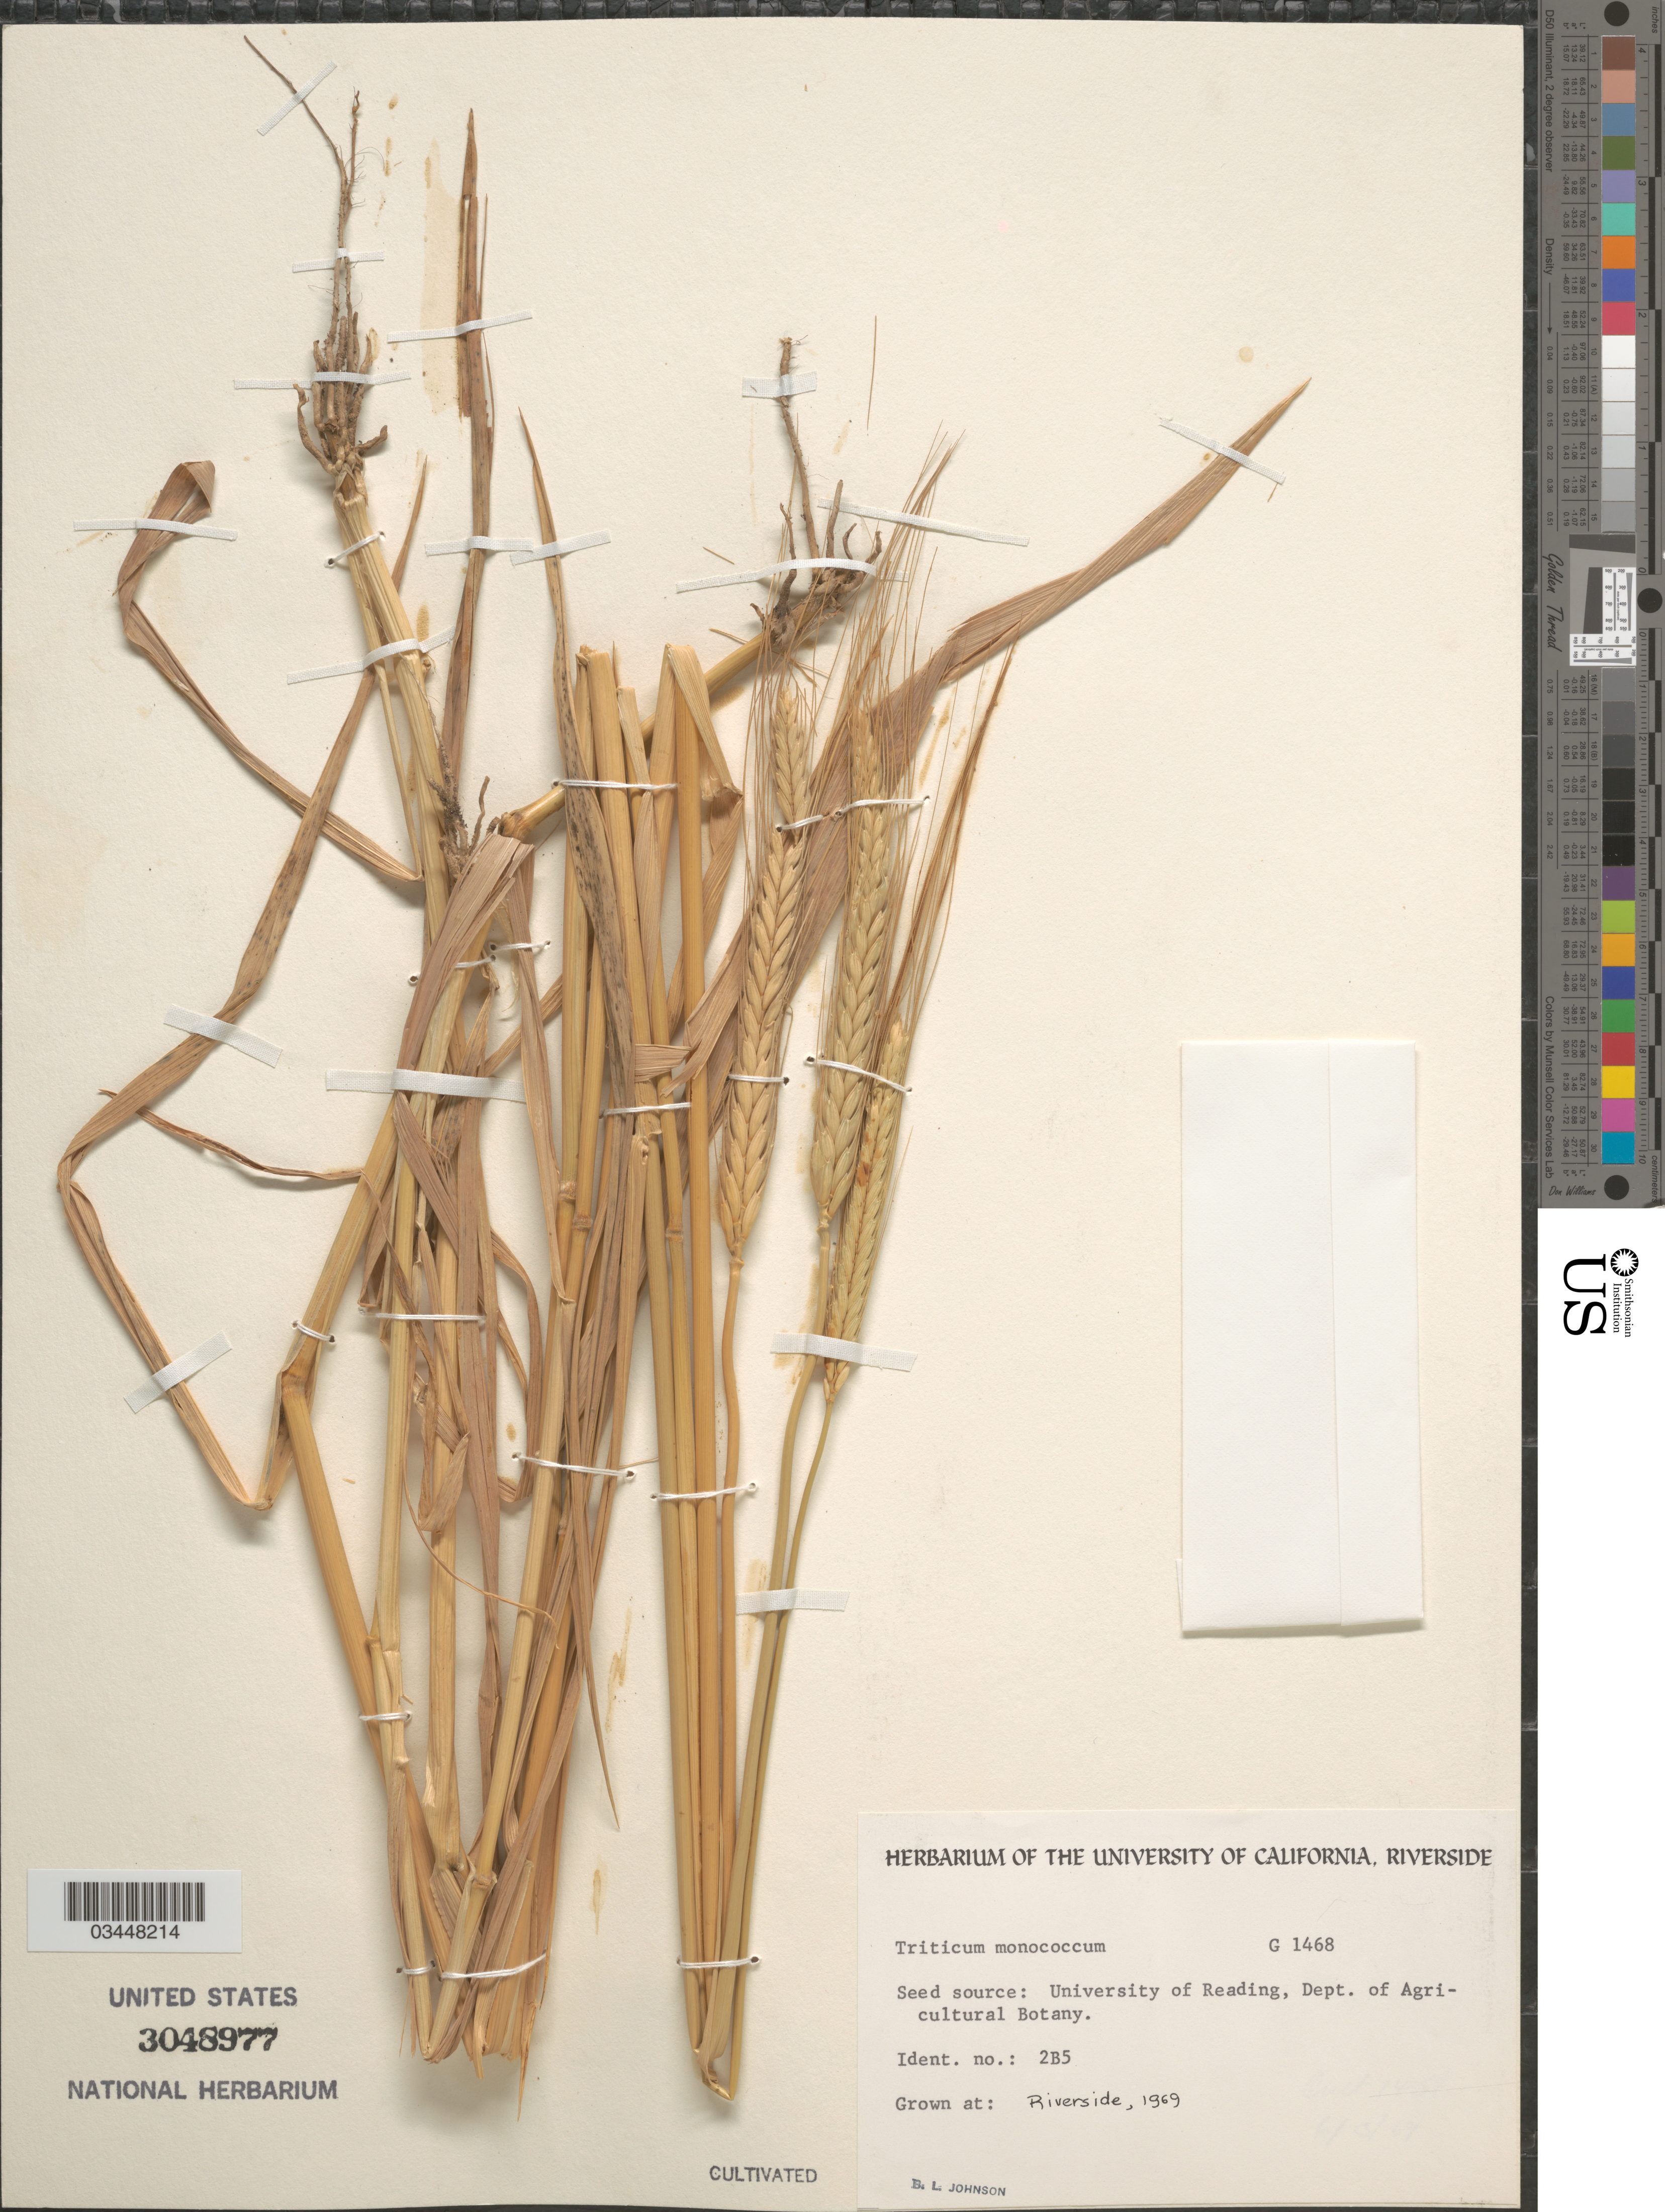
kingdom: Plantae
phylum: Tracheophyta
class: Liliopsida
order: Poales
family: Poaceae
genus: Triticum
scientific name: Triticum monococcum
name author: L.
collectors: B. Johnson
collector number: G1468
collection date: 1969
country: United States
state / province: California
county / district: Riverside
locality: Riverside.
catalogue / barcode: US 3048977